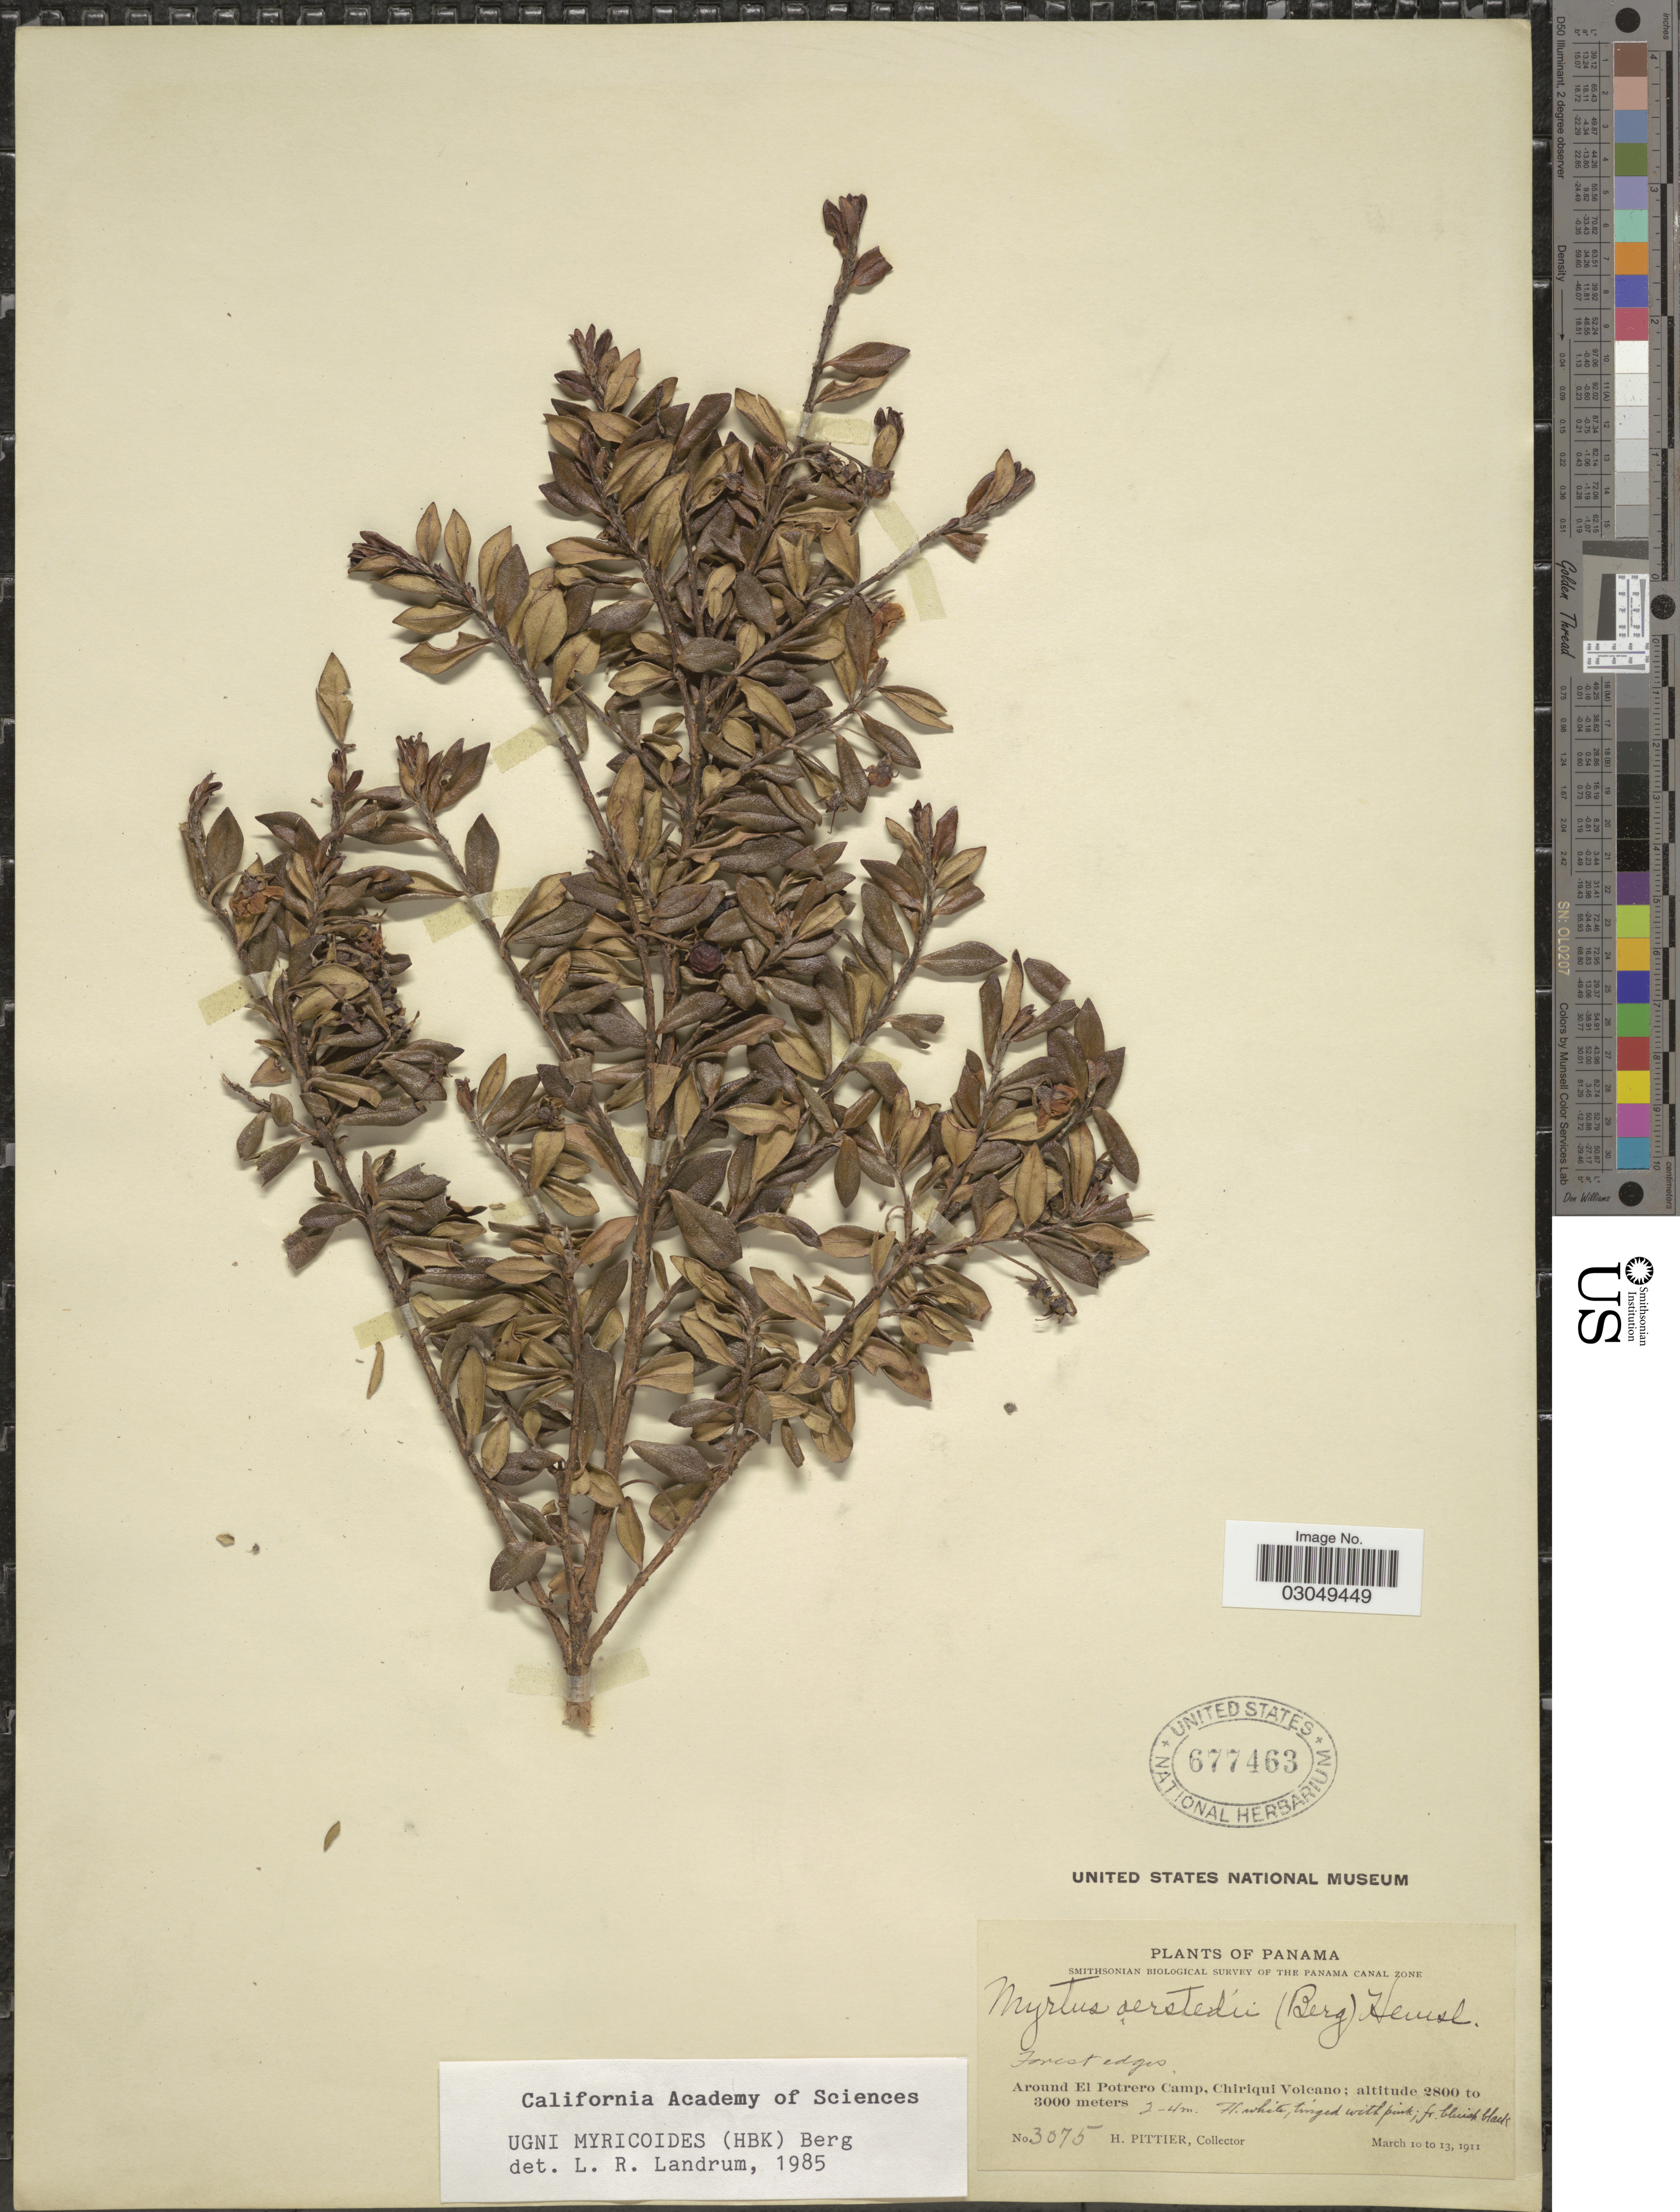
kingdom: Plantae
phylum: Tracheophyta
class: Magnoliopsida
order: Myrtales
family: Myrtaceae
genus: Ugni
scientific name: Ugni myricoides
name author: (Kunth) O. Berg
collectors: H. F. Pittier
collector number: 3075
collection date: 1911-03-10/1911-03-13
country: Panama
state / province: Chiriqui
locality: Around El Potrero Camp, Chiriqui Volcano.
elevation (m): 2800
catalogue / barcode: US 677463